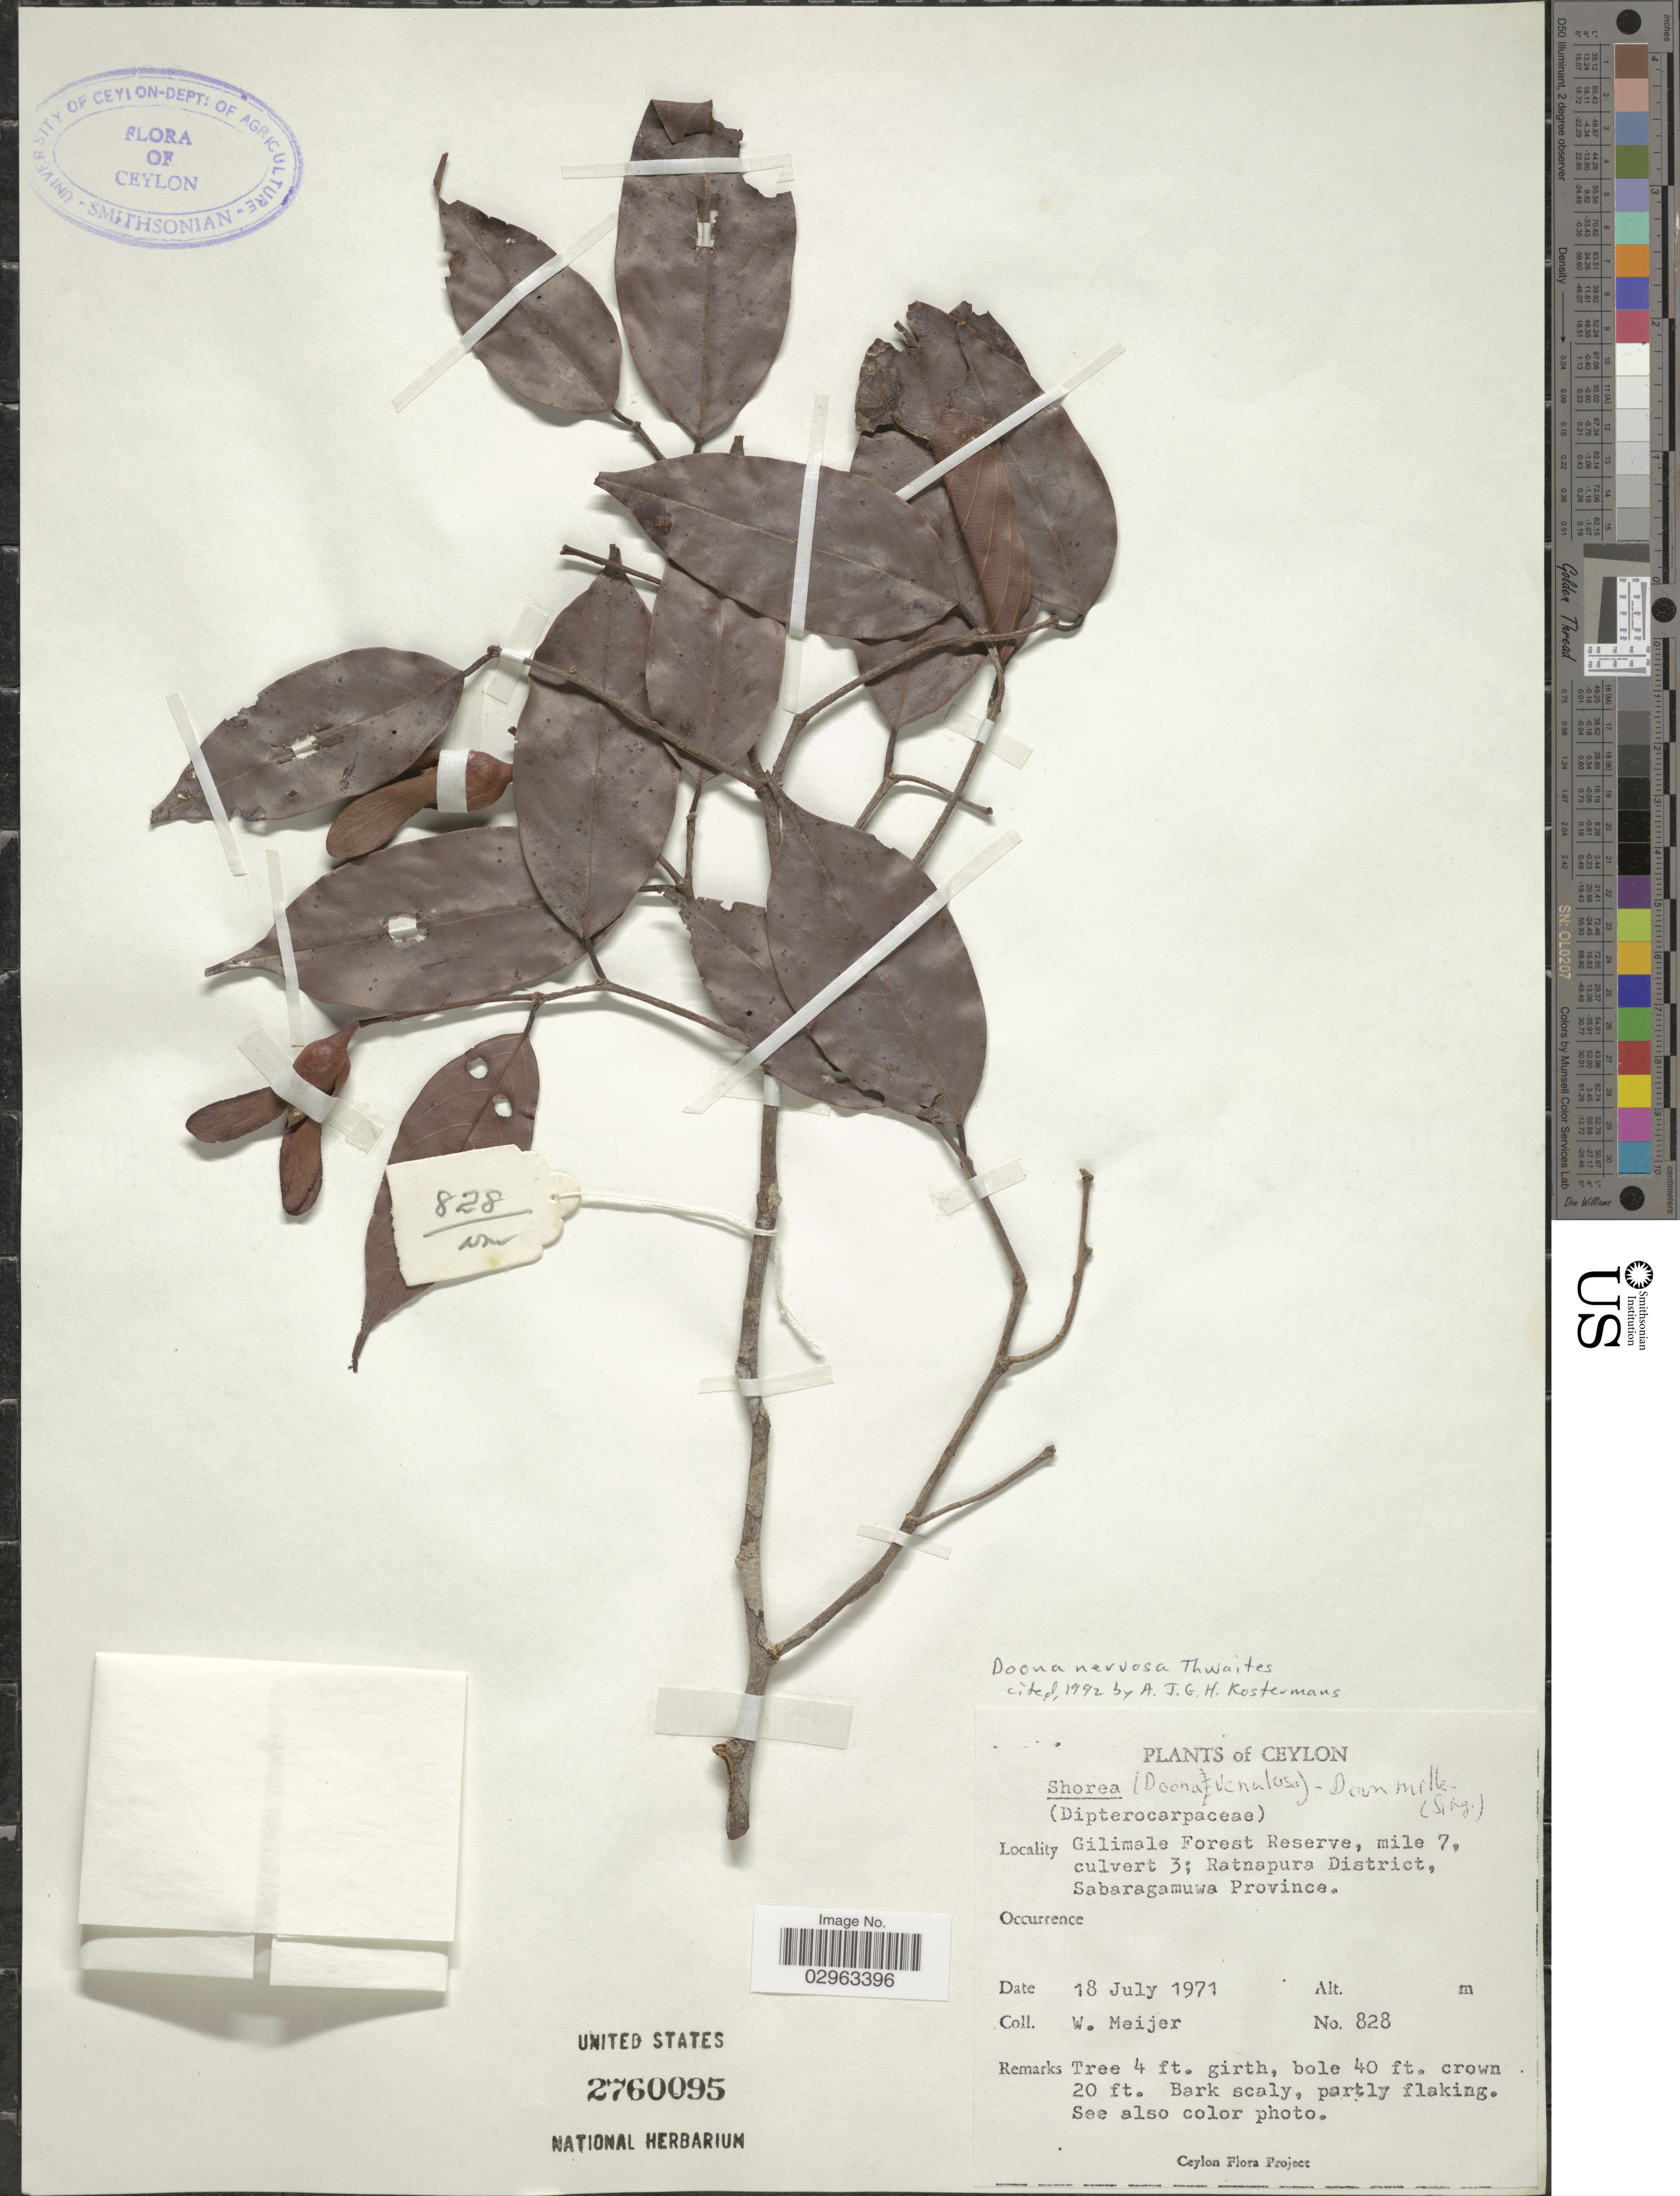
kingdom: Plantae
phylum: Tracheophyta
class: Magnoliopsida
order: Malvales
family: Dipterocarpaceae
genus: Doona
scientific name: Doona nervosa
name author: Thwaites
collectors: W. Meijer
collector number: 828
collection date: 1971-07-18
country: Sri Lanka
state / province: Sabaragamuwa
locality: Ceylon. Gilimale Forest Reserve, mile 7, culvert 3; Ratnapura District.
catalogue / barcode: US 2760095